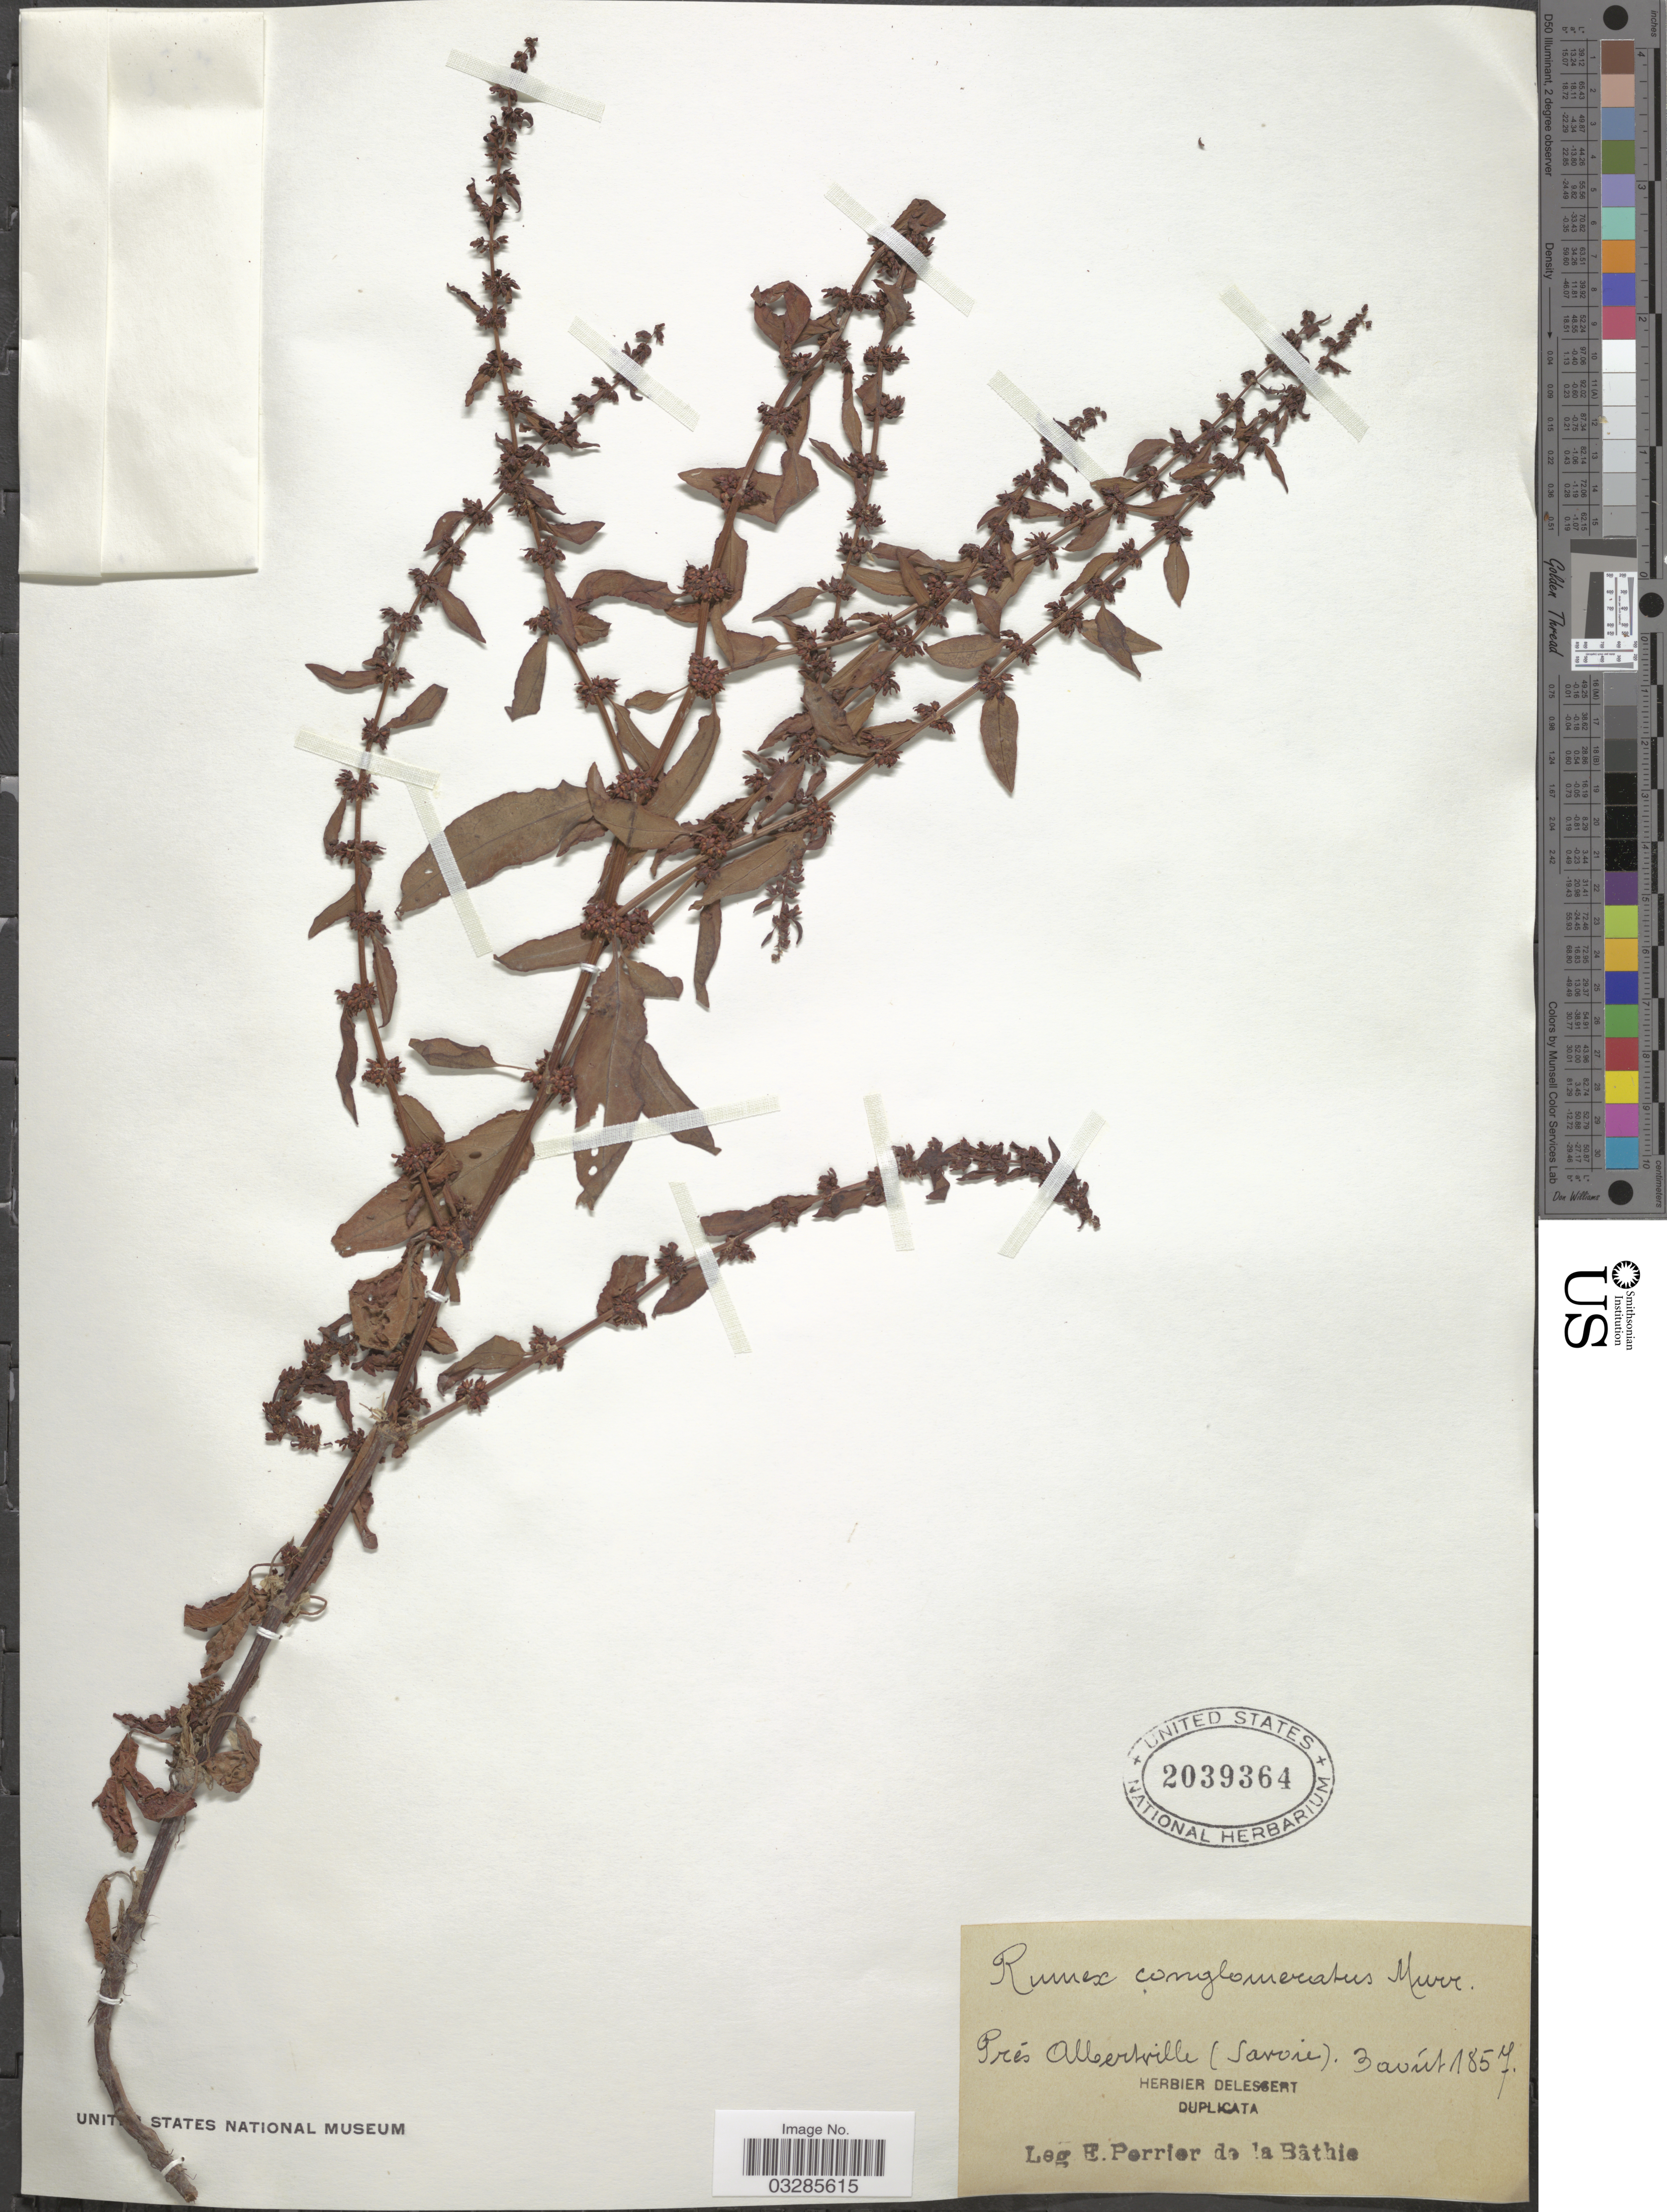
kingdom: Plantae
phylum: Tracheophyta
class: Magnoliopsida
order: Caryophyllales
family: Polygonaceae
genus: Rumex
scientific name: Rumex conglomeratus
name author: Murray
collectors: E. Perrier de la Bâthie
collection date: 1857-04-03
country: France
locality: Prés Albertville (Savoie).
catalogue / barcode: US 2039364